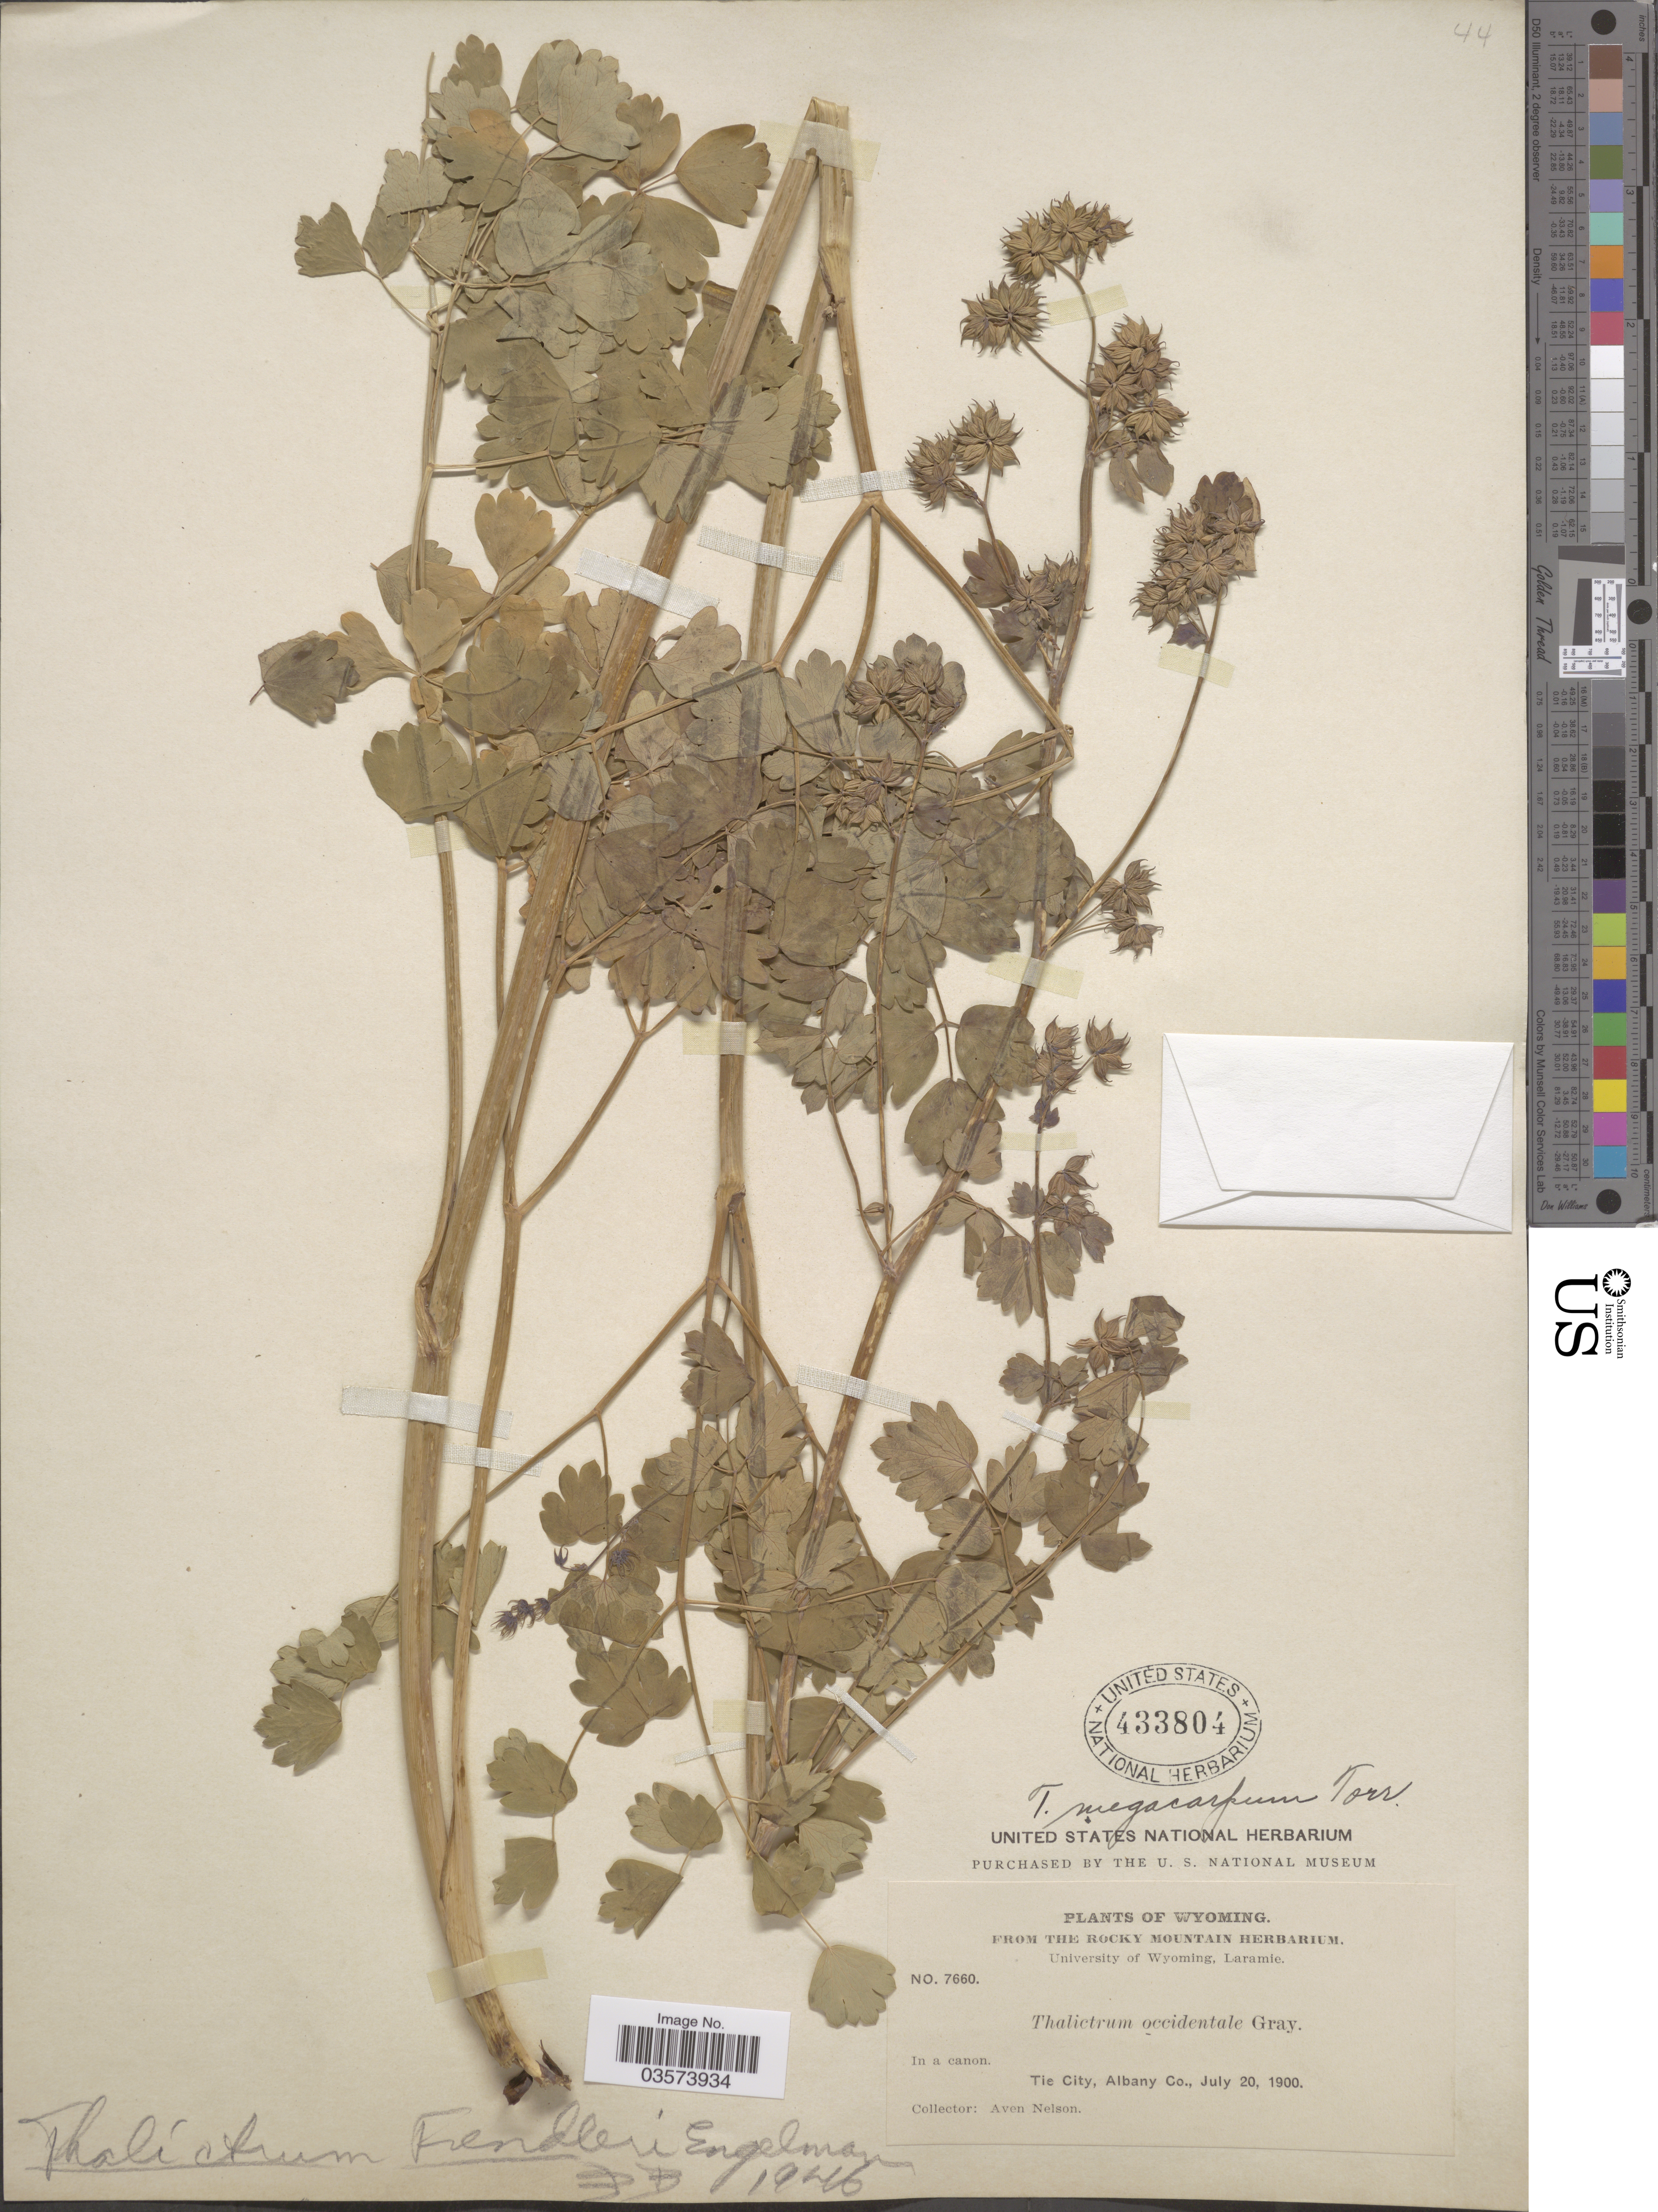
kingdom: Plantae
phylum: Tracheophyta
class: Magnoliopsida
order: Ranunculales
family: Ranunculaceae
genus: Thalictrum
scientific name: Thalictrum fendleri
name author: Engelm. ex A. Gray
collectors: A. Nelson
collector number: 7660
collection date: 1900-07-20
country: United States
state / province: Wyoming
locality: In a canon. Tie City, Albany Co.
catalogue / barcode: US 433804